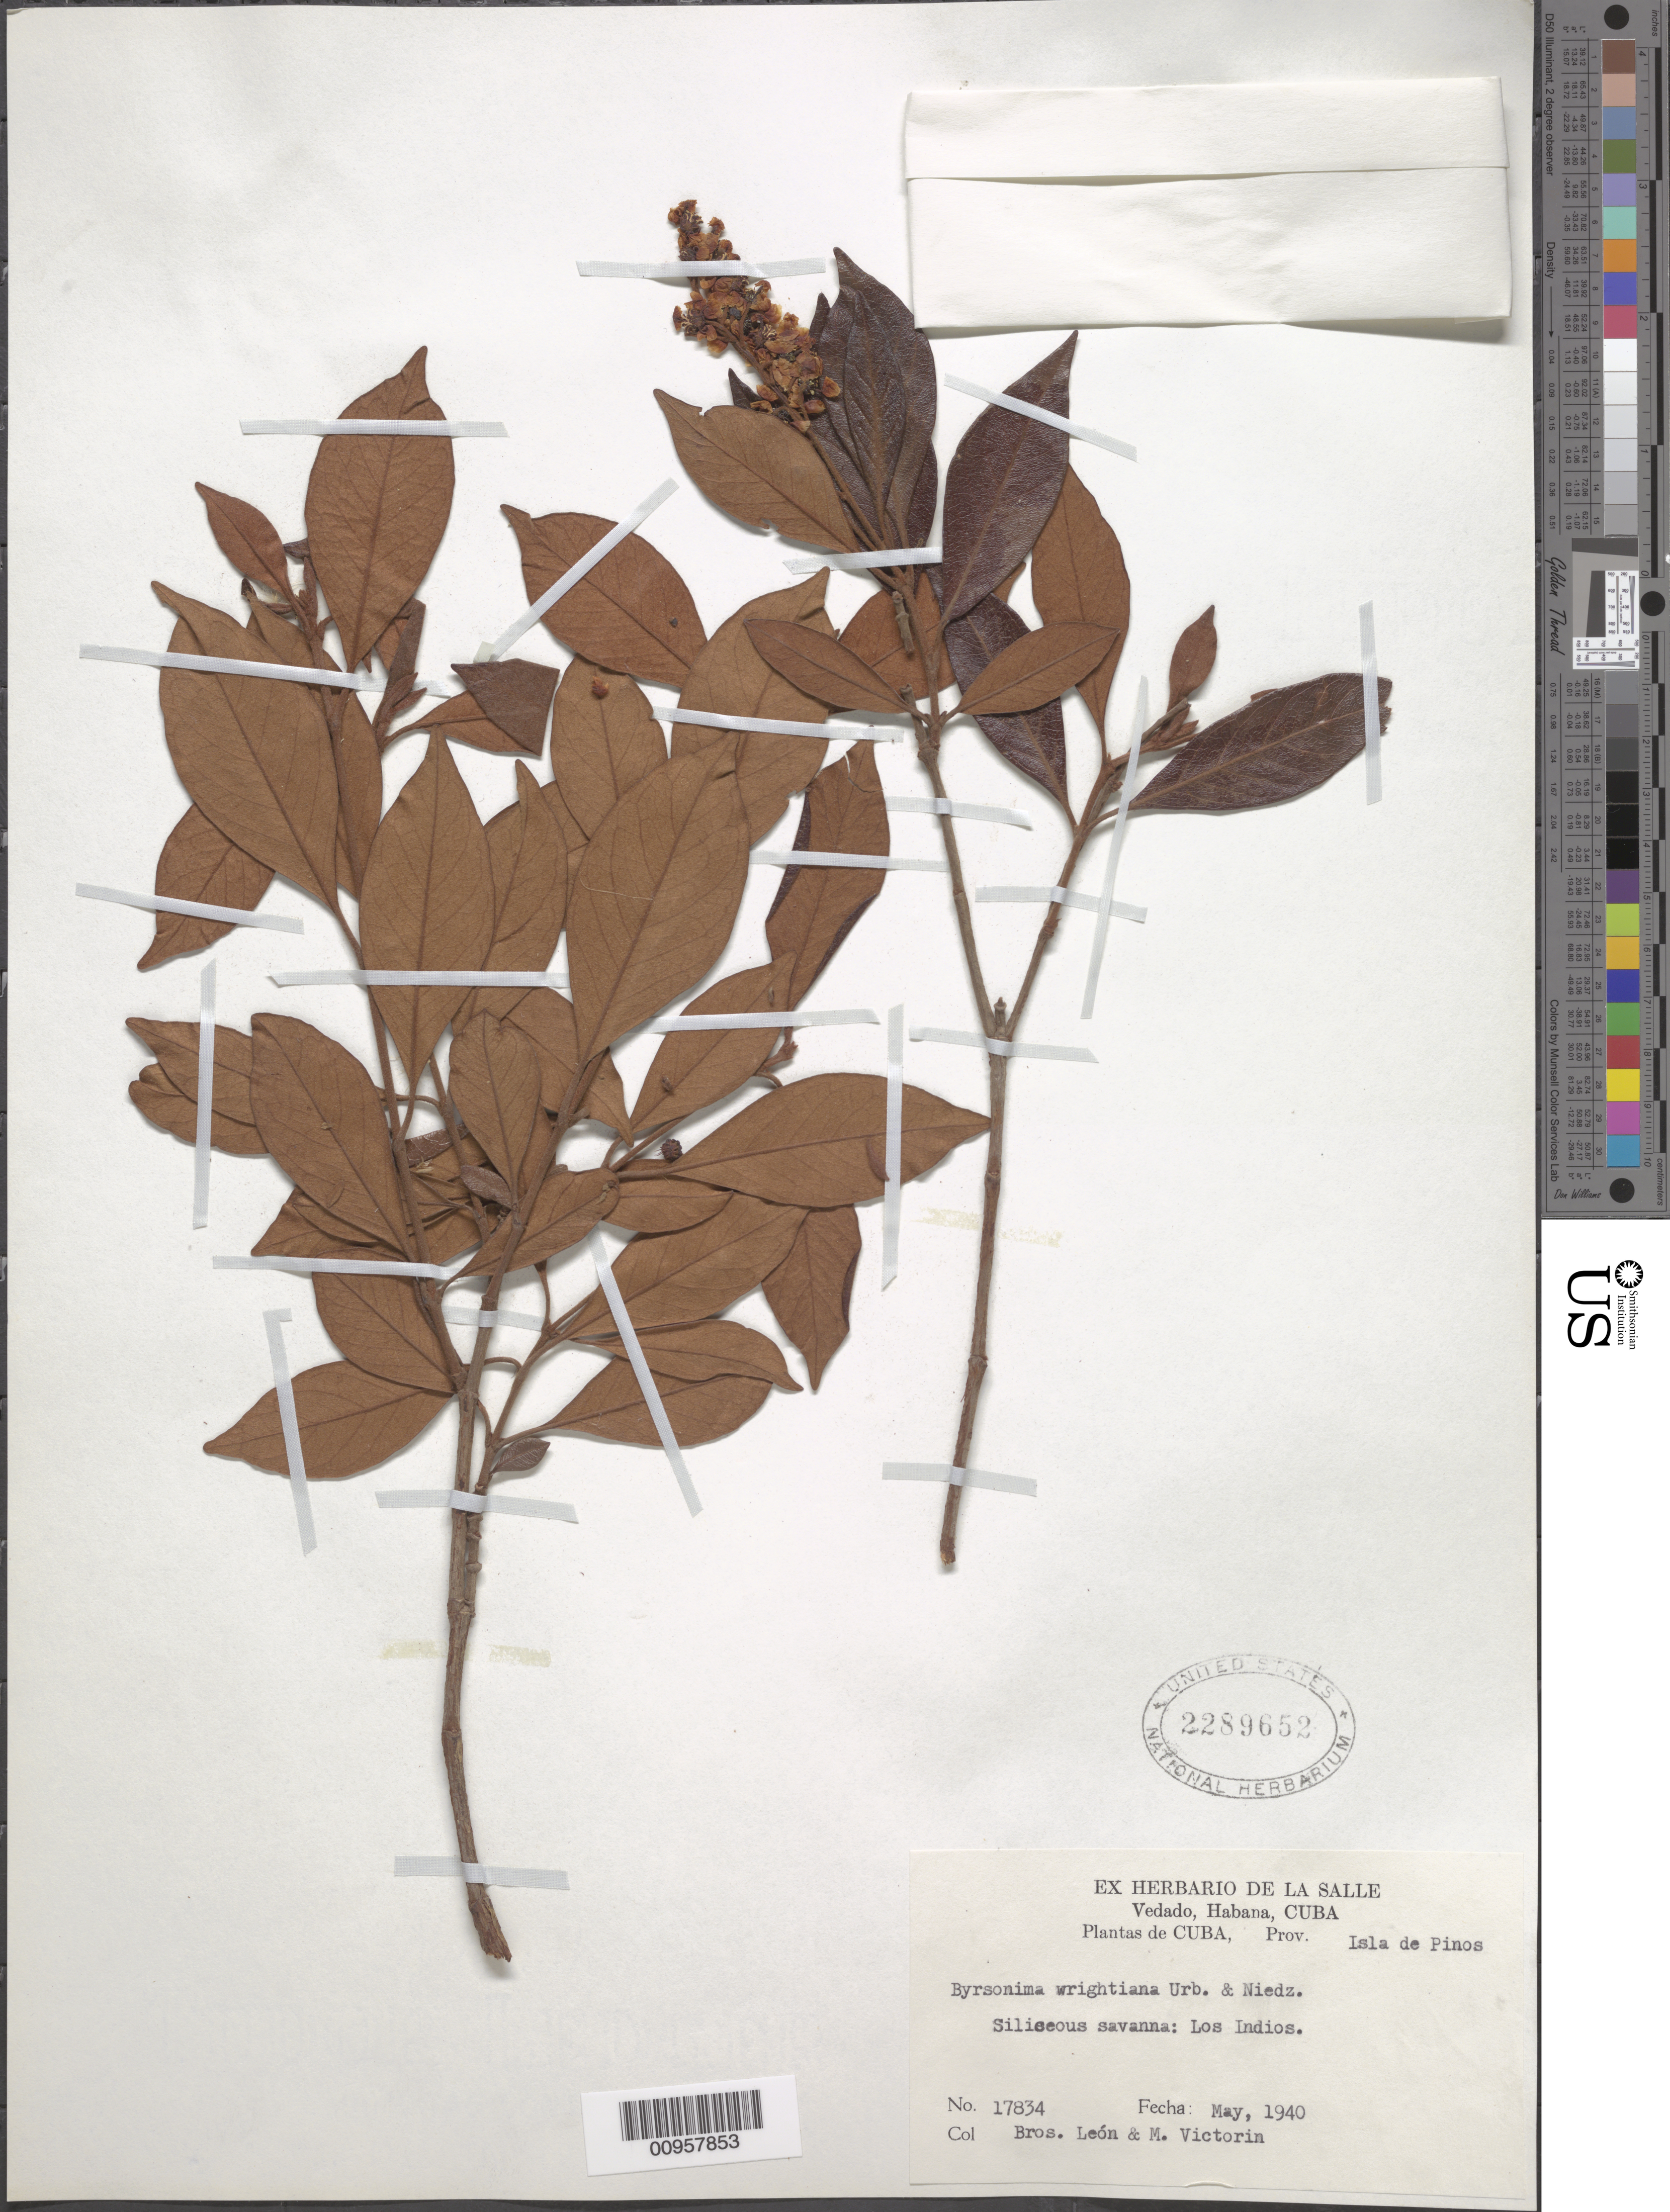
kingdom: Plantae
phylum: Tracheophyta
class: Magnoliopsida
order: Malpighiales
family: Malpighiaceae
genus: Byrsonima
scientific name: Byrsonima wrightiana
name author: Nied.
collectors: Bro. León & F. Victorin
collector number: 17834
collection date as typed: May 1940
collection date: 1940-05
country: Cuba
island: Isla de la Juventud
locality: Los Indios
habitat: Siliceous savanna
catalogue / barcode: US 2289652